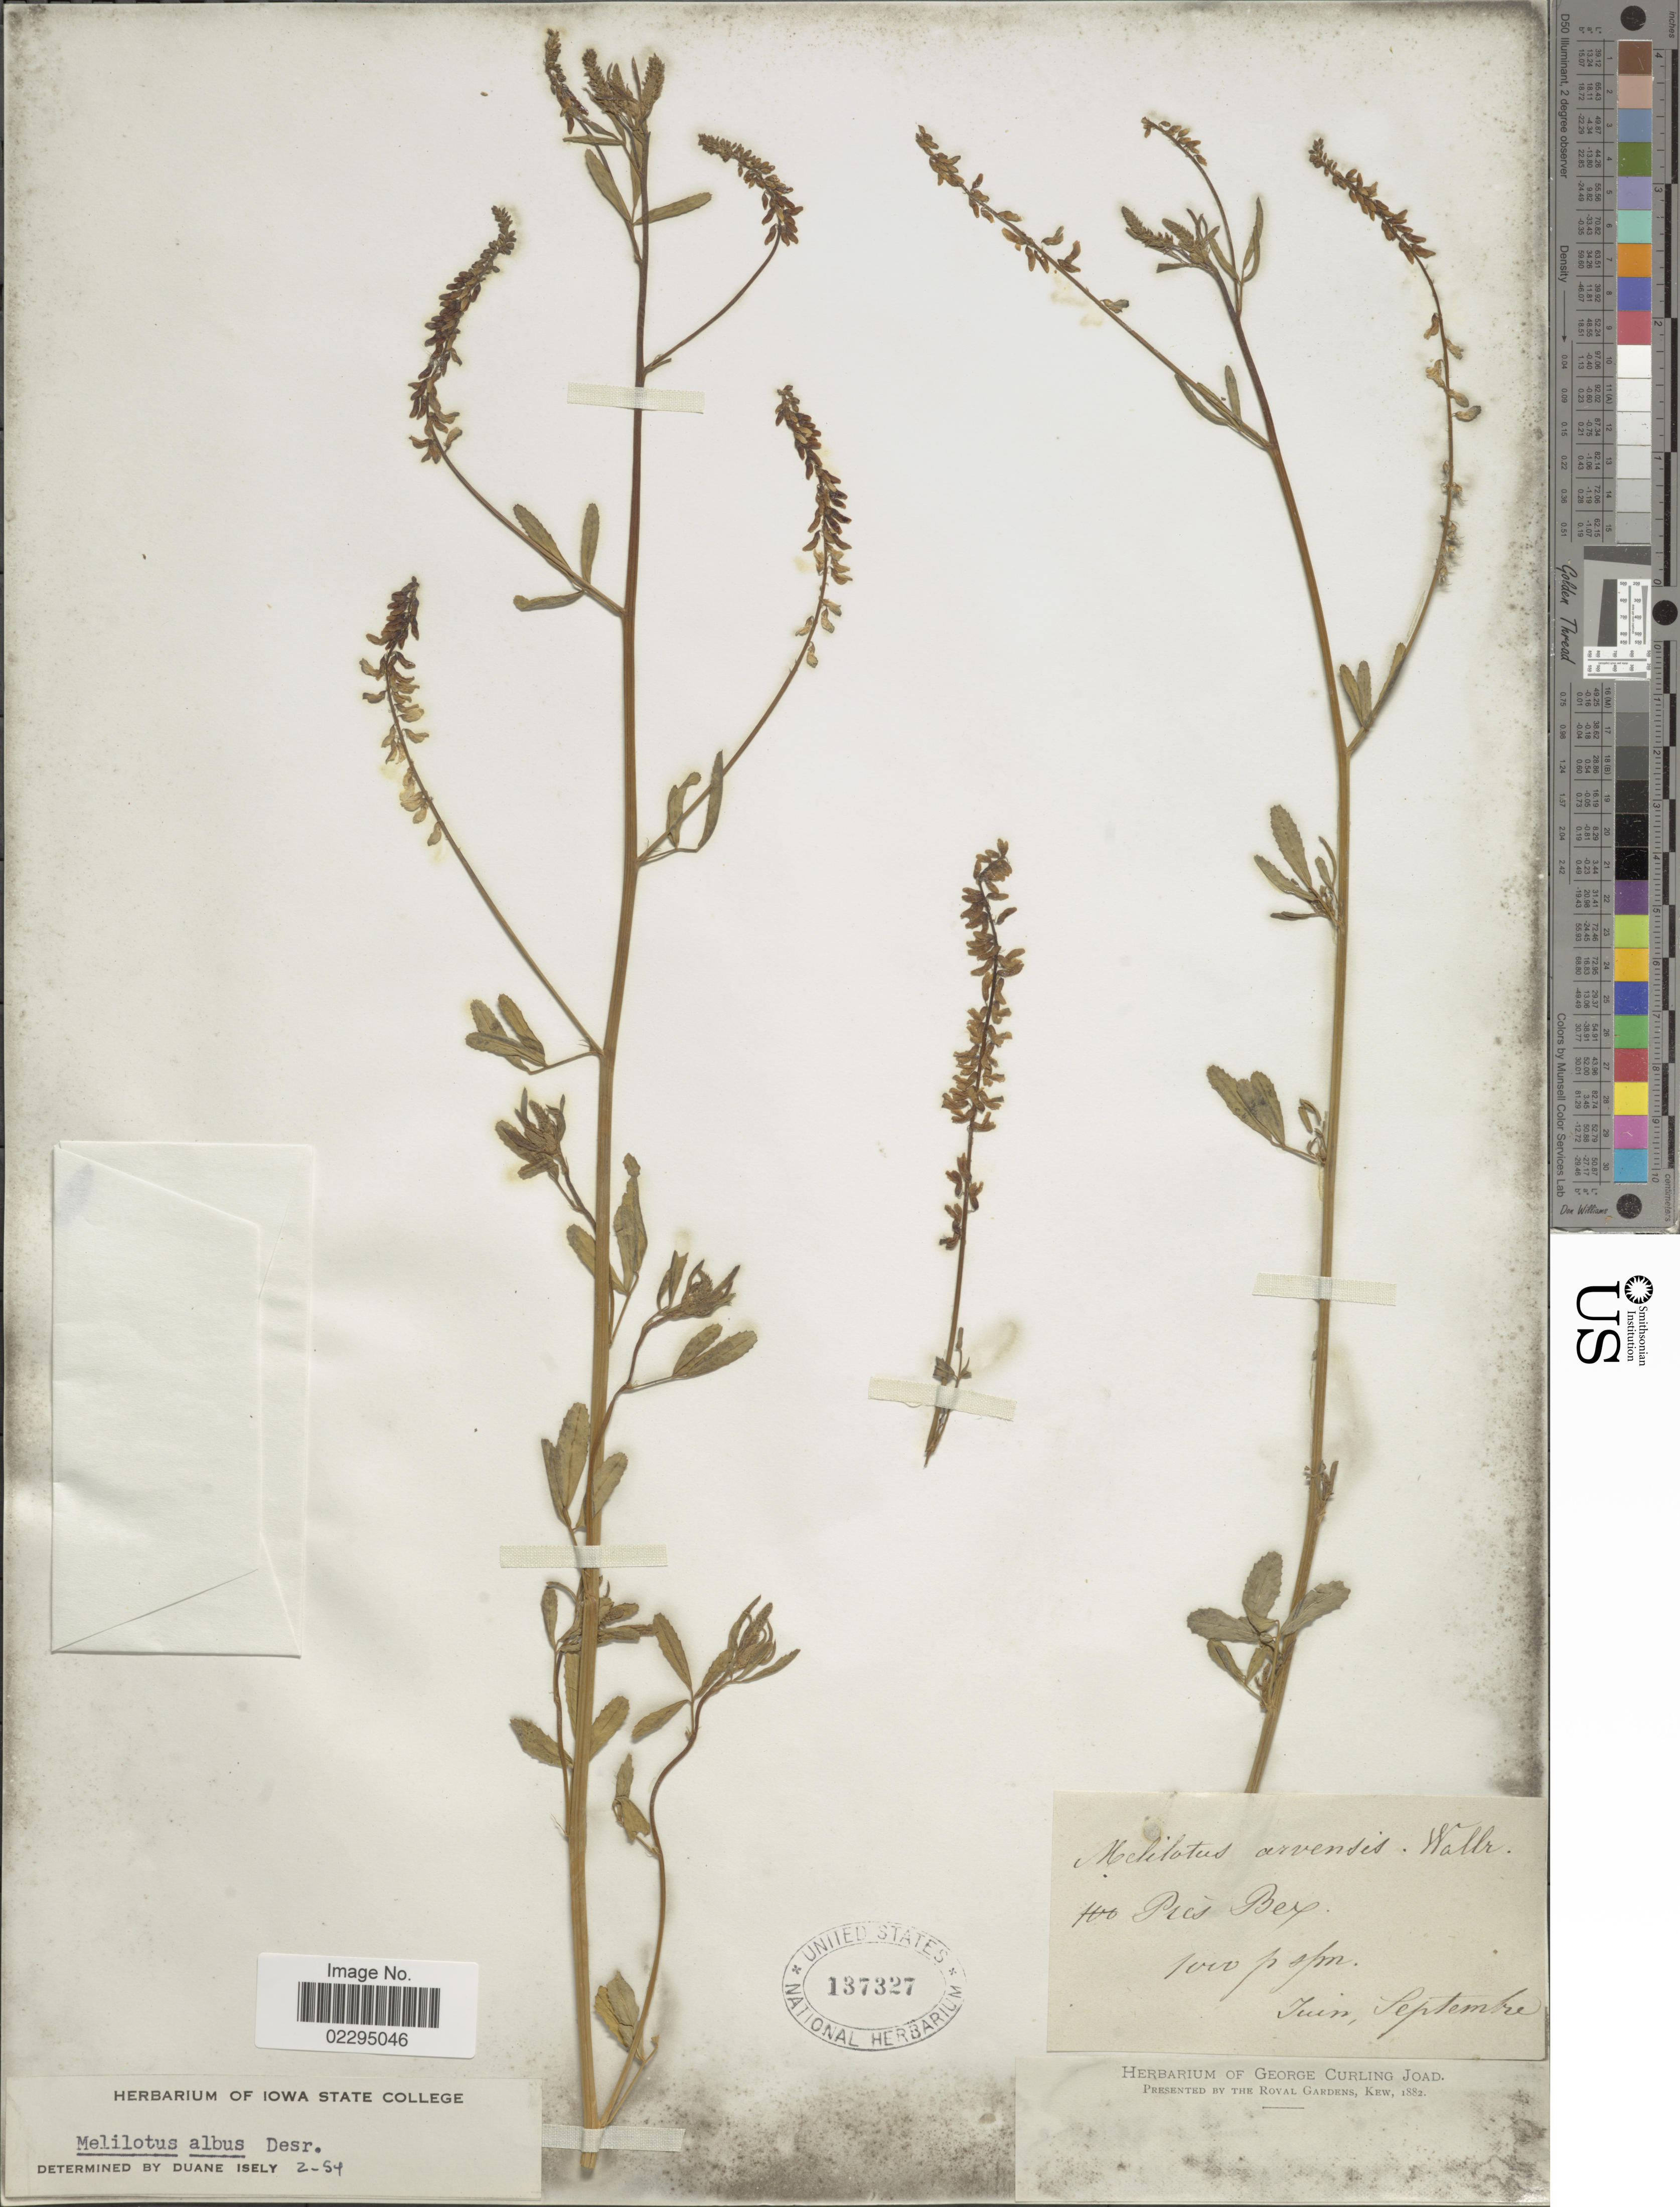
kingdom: Plantae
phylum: Tracheophyta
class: Magnoliopsida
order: Fabales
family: Fabaceae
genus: Melilotus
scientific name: Melilotus albus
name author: Medik.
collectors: ex herb. George Curling Joad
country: Switzerland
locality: Pres Bex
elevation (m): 1000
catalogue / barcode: US 137327